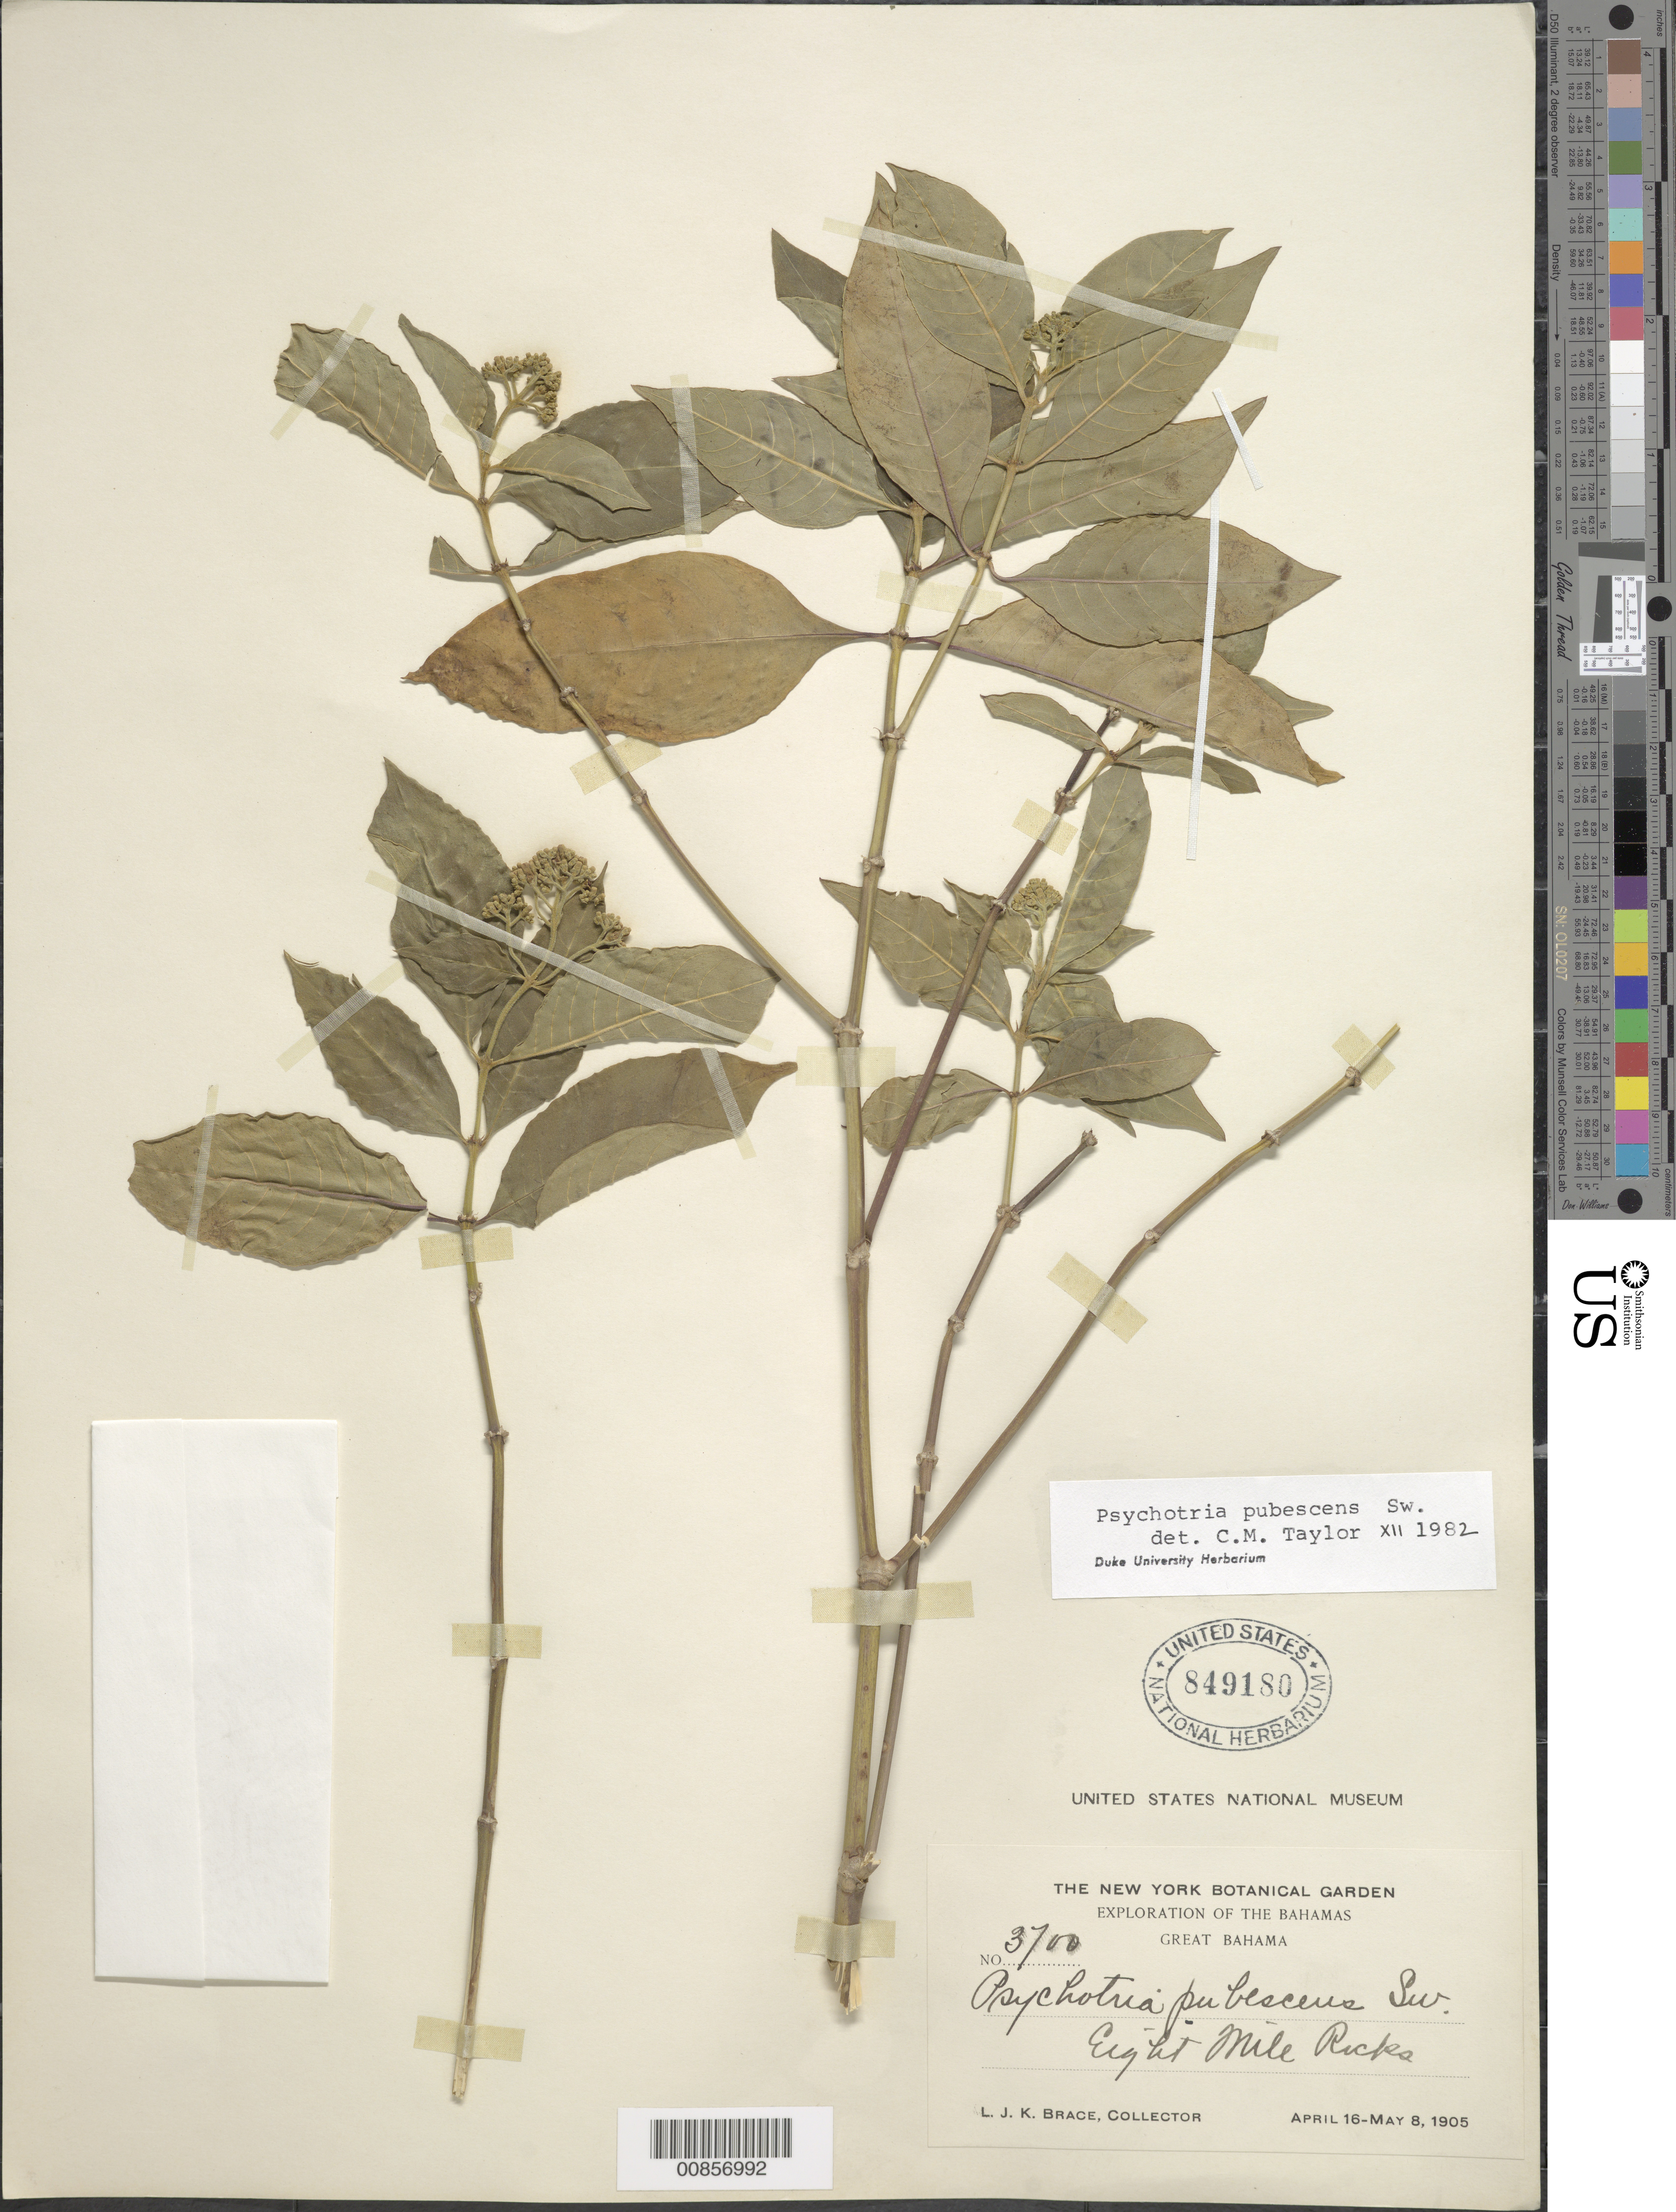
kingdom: Plantae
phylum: Tracheophyta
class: Magnoliopsida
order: Gentianales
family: Rubiaceae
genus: Psychotria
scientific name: Psychotria pubescens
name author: Sw.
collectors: L. J. K. Brace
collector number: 3700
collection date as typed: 16 Apr 1905 to 08 May 1905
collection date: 1905-04-16/1905-05-08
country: Bahamas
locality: Great Bahama, Eight Mile Rocks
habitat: Rocks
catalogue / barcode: US 849180